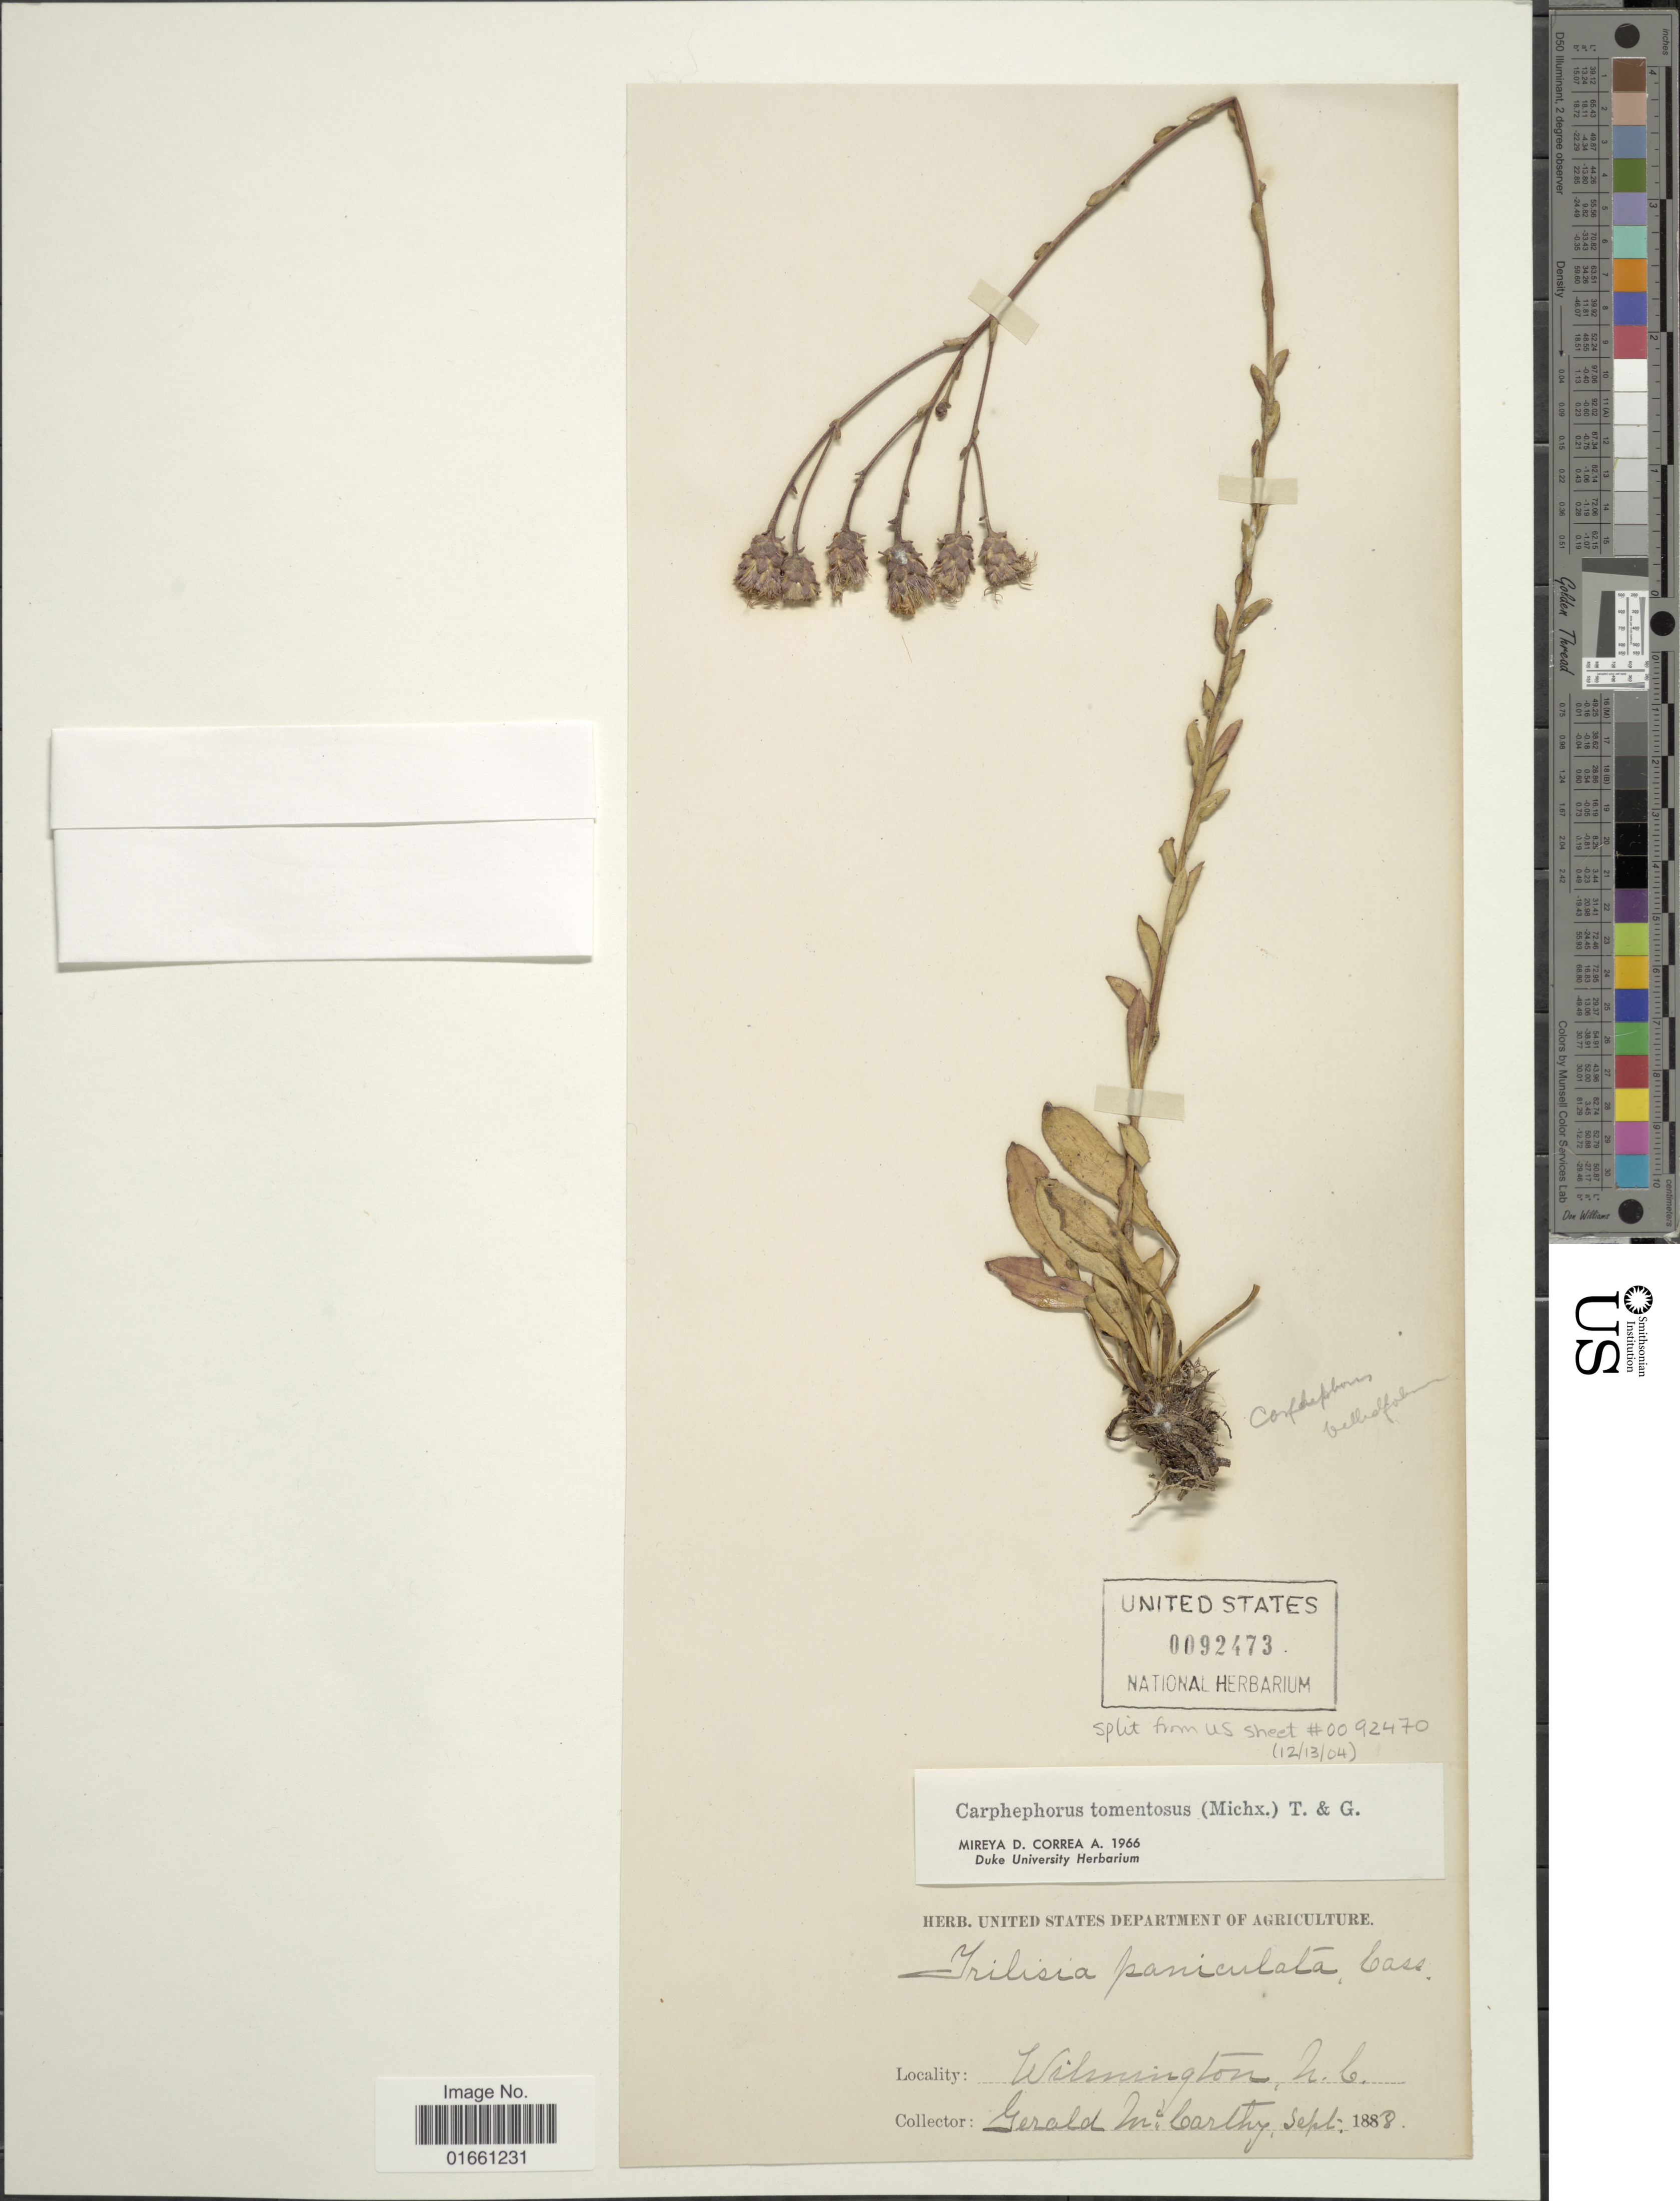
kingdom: Plantae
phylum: Tracheophyta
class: Magnoliopsida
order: Asterales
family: Asteraceae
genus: Carphephorus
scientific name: Carphephorus tomentosus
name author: (Michaux) Torr. & A. Gray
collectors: G. McCarthy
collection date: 1888-08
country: United States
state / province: North Carolina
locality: Wilmington.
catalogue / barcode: US 92473